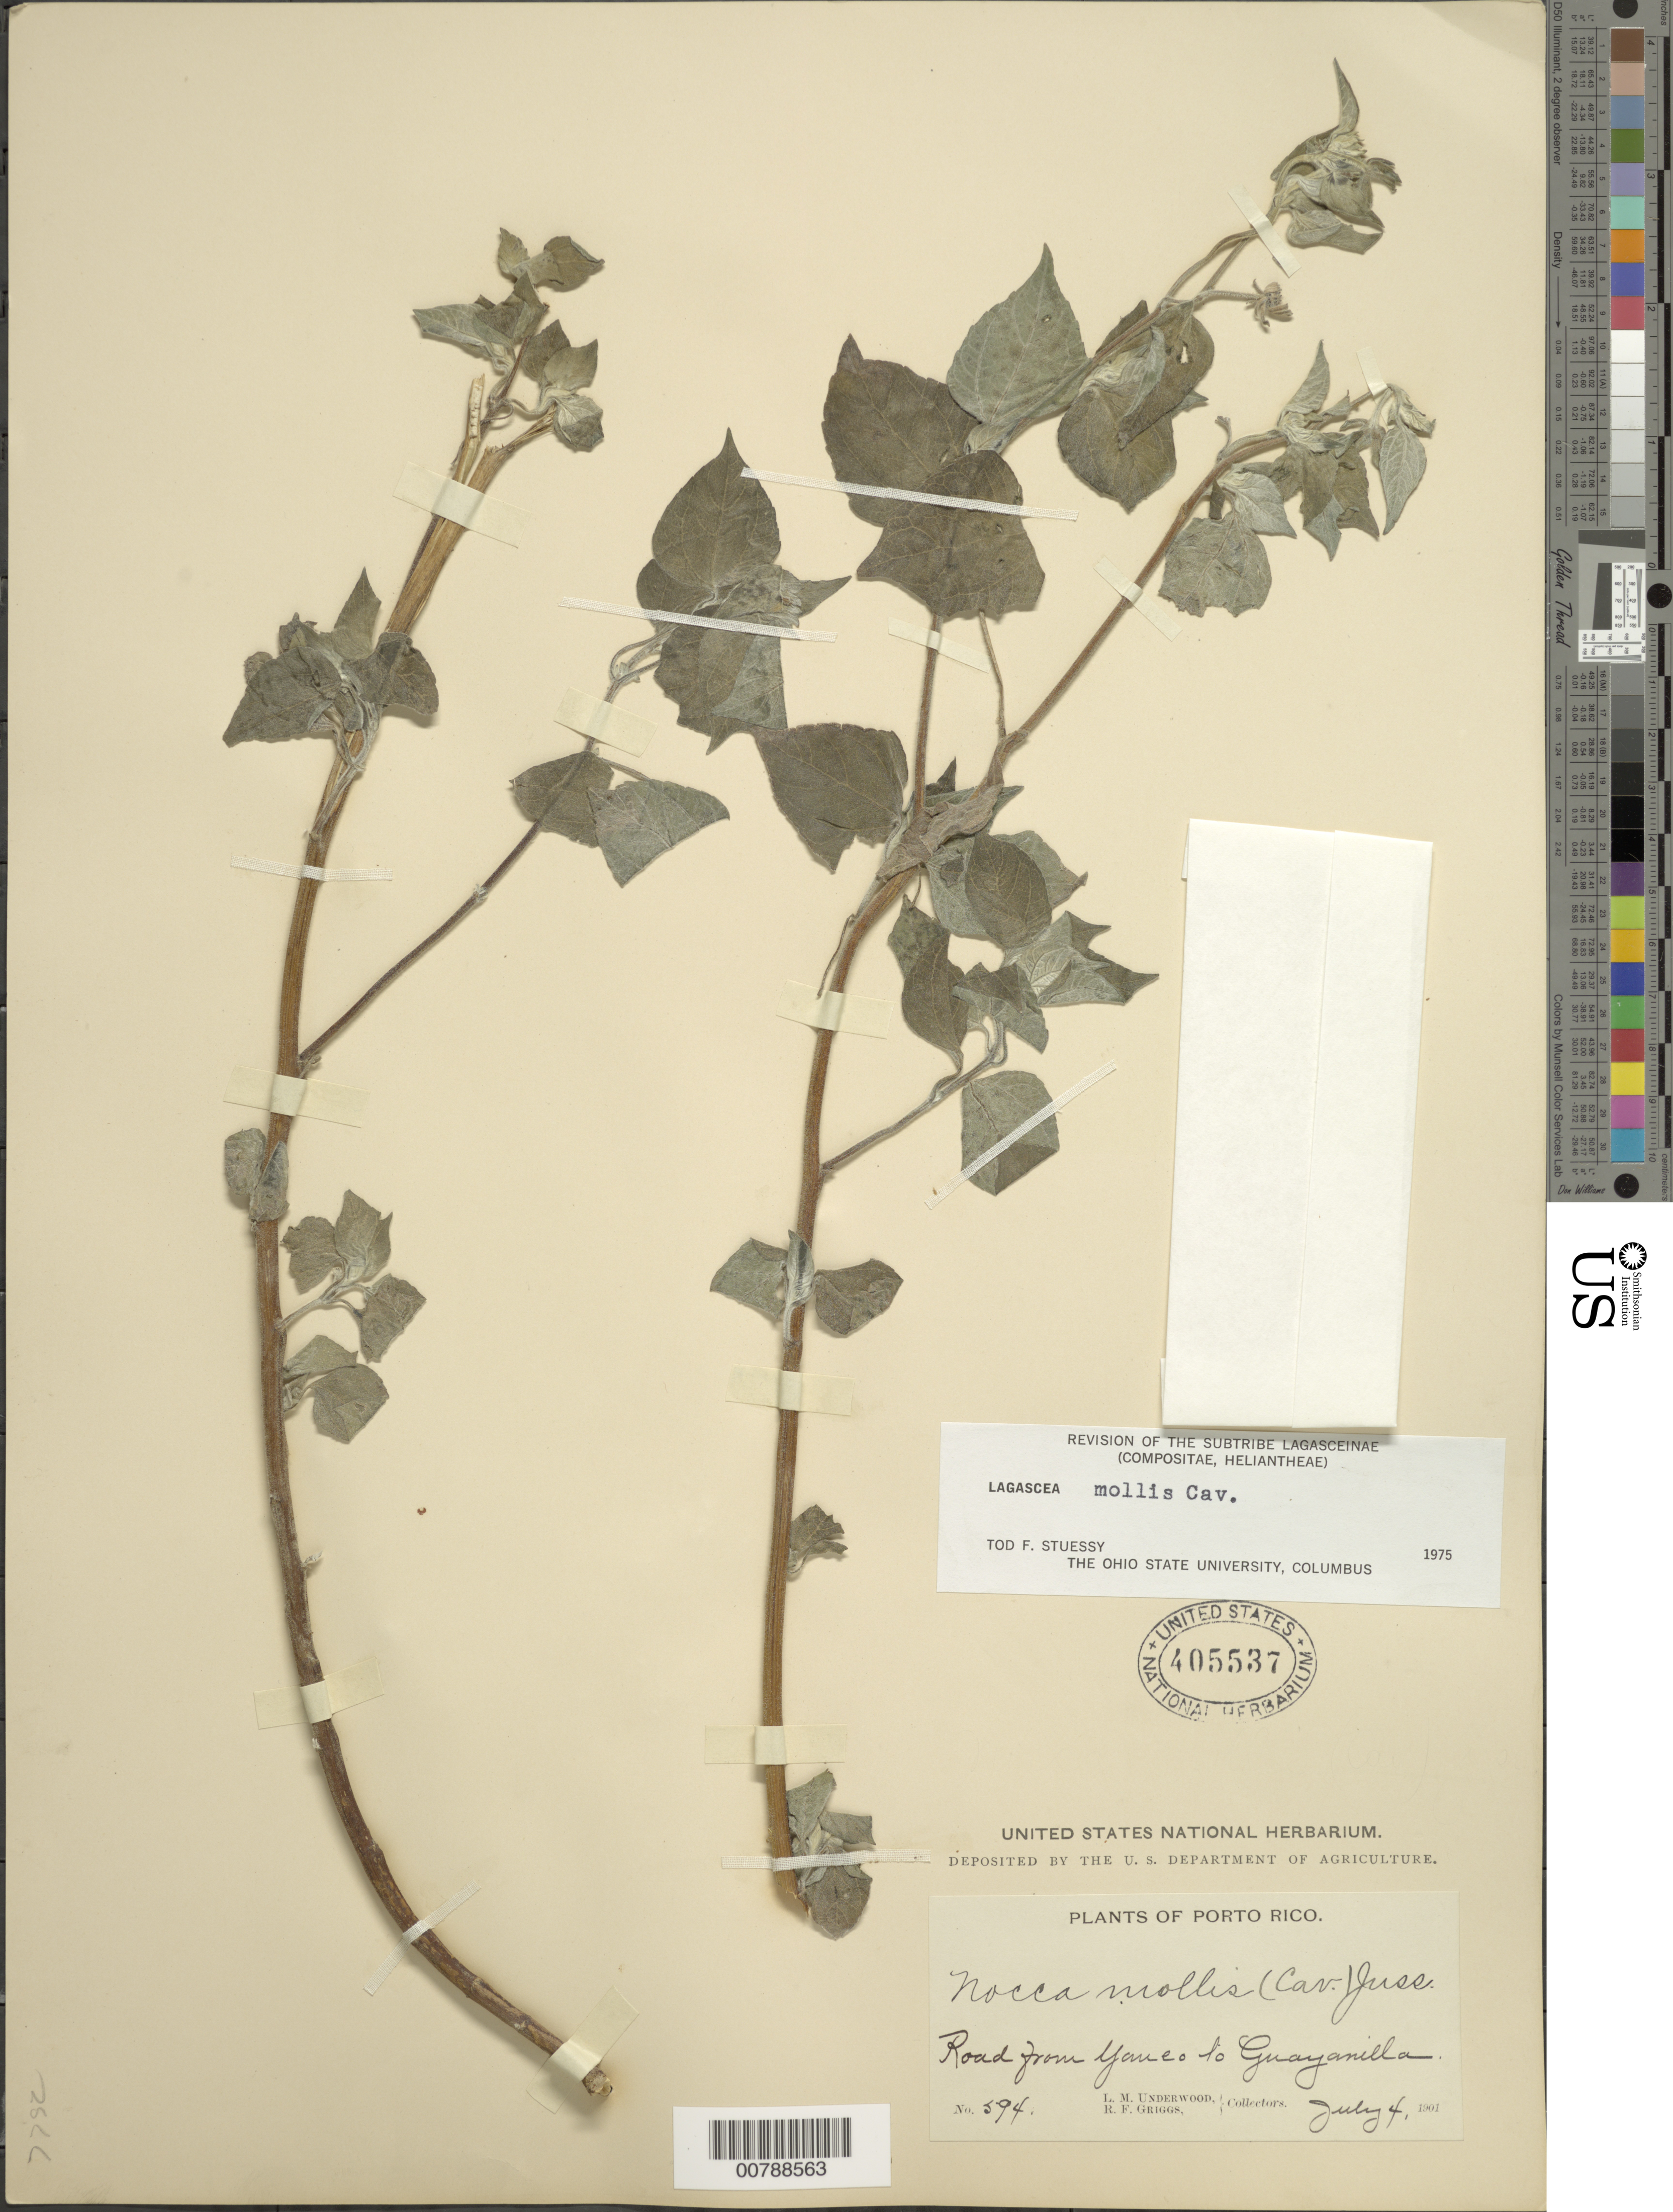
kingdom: Plantae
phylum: Tracheophyta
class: Magnoliopsida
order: Asterales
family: Asteraceae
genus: Lagascea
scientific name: Lagascea mollis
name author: Cav.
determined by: Stuessy, T. F.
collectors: L. M. Underwood & R. F. Griggs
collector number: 594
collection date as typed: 04 Jul 1901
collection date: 1901-07-04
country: Puerto Rico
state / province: Yauco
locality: Road from Yauco to Guayanilla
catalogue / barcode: US 405537